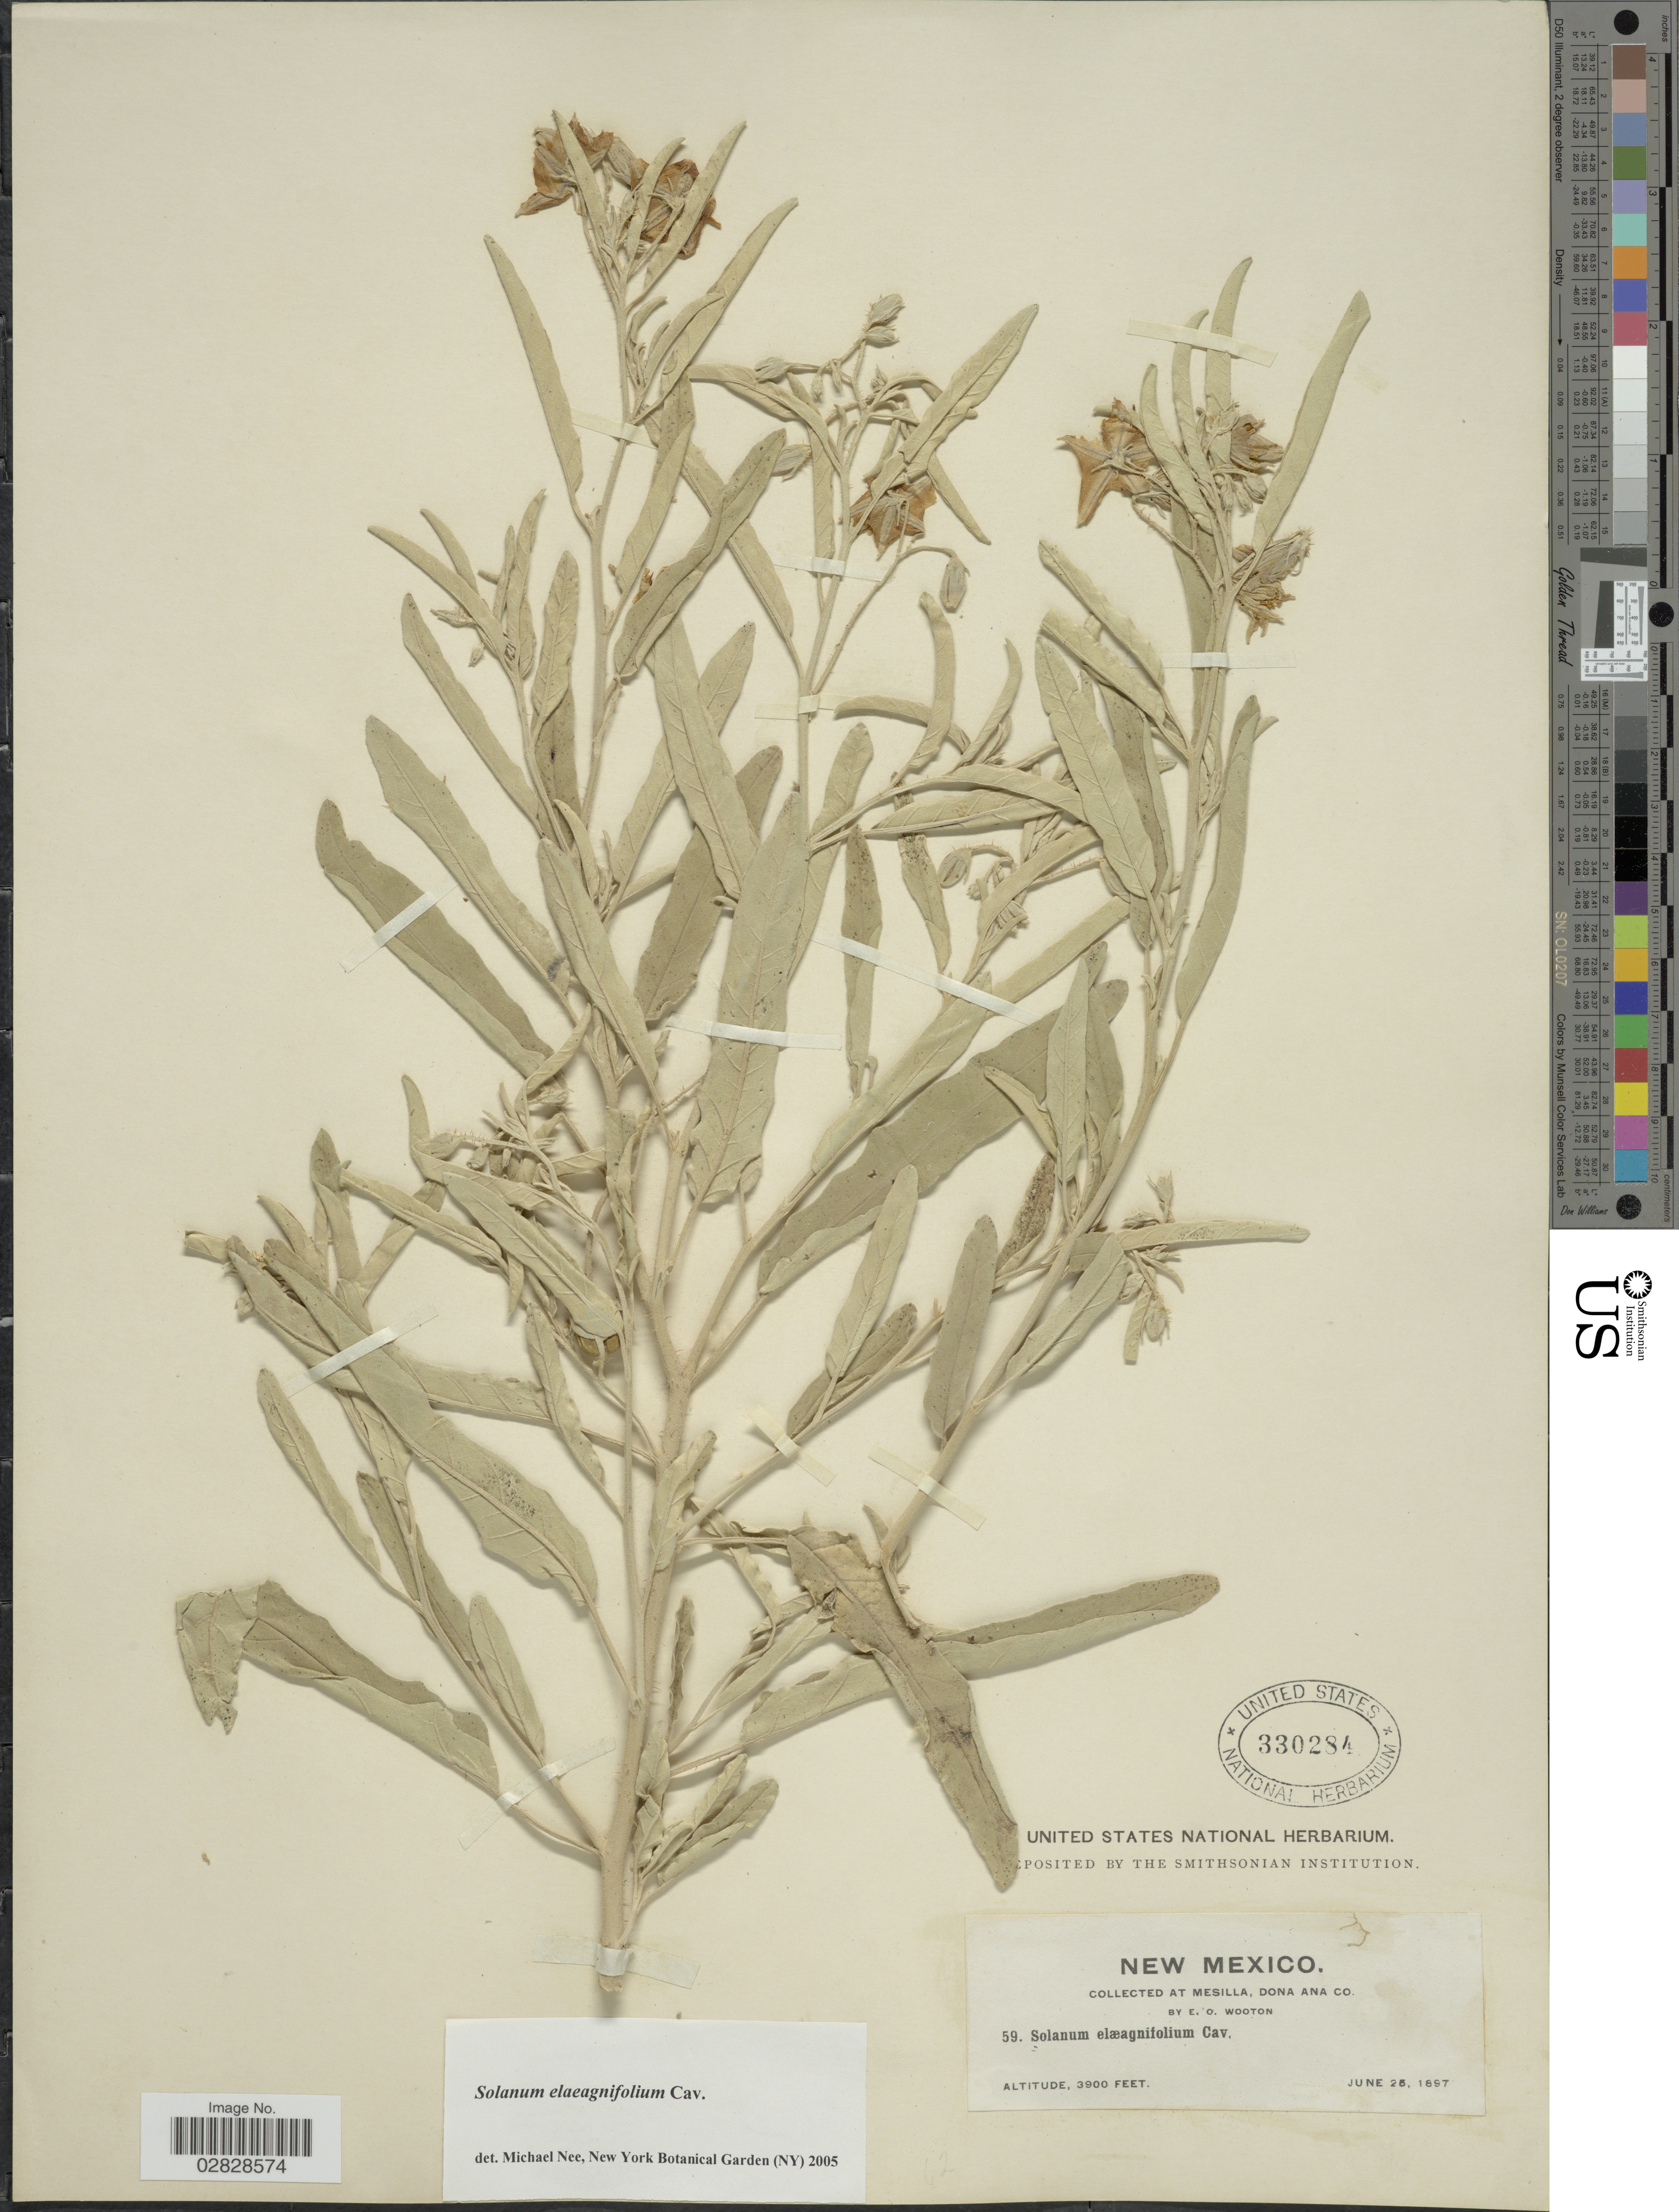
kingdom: Plantae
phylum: Tracheophyta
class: Magnoliopsida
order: Solanales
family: Solanaceae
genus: Solanum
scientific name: Solanum elaeagnifolium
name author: Cav.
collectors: E. O. Wooton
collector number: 59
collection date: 1897-06-25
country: United States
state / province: New Mexico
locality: At Mesilla, Dona Ana Co.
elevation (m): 1189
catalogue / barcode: US 330284